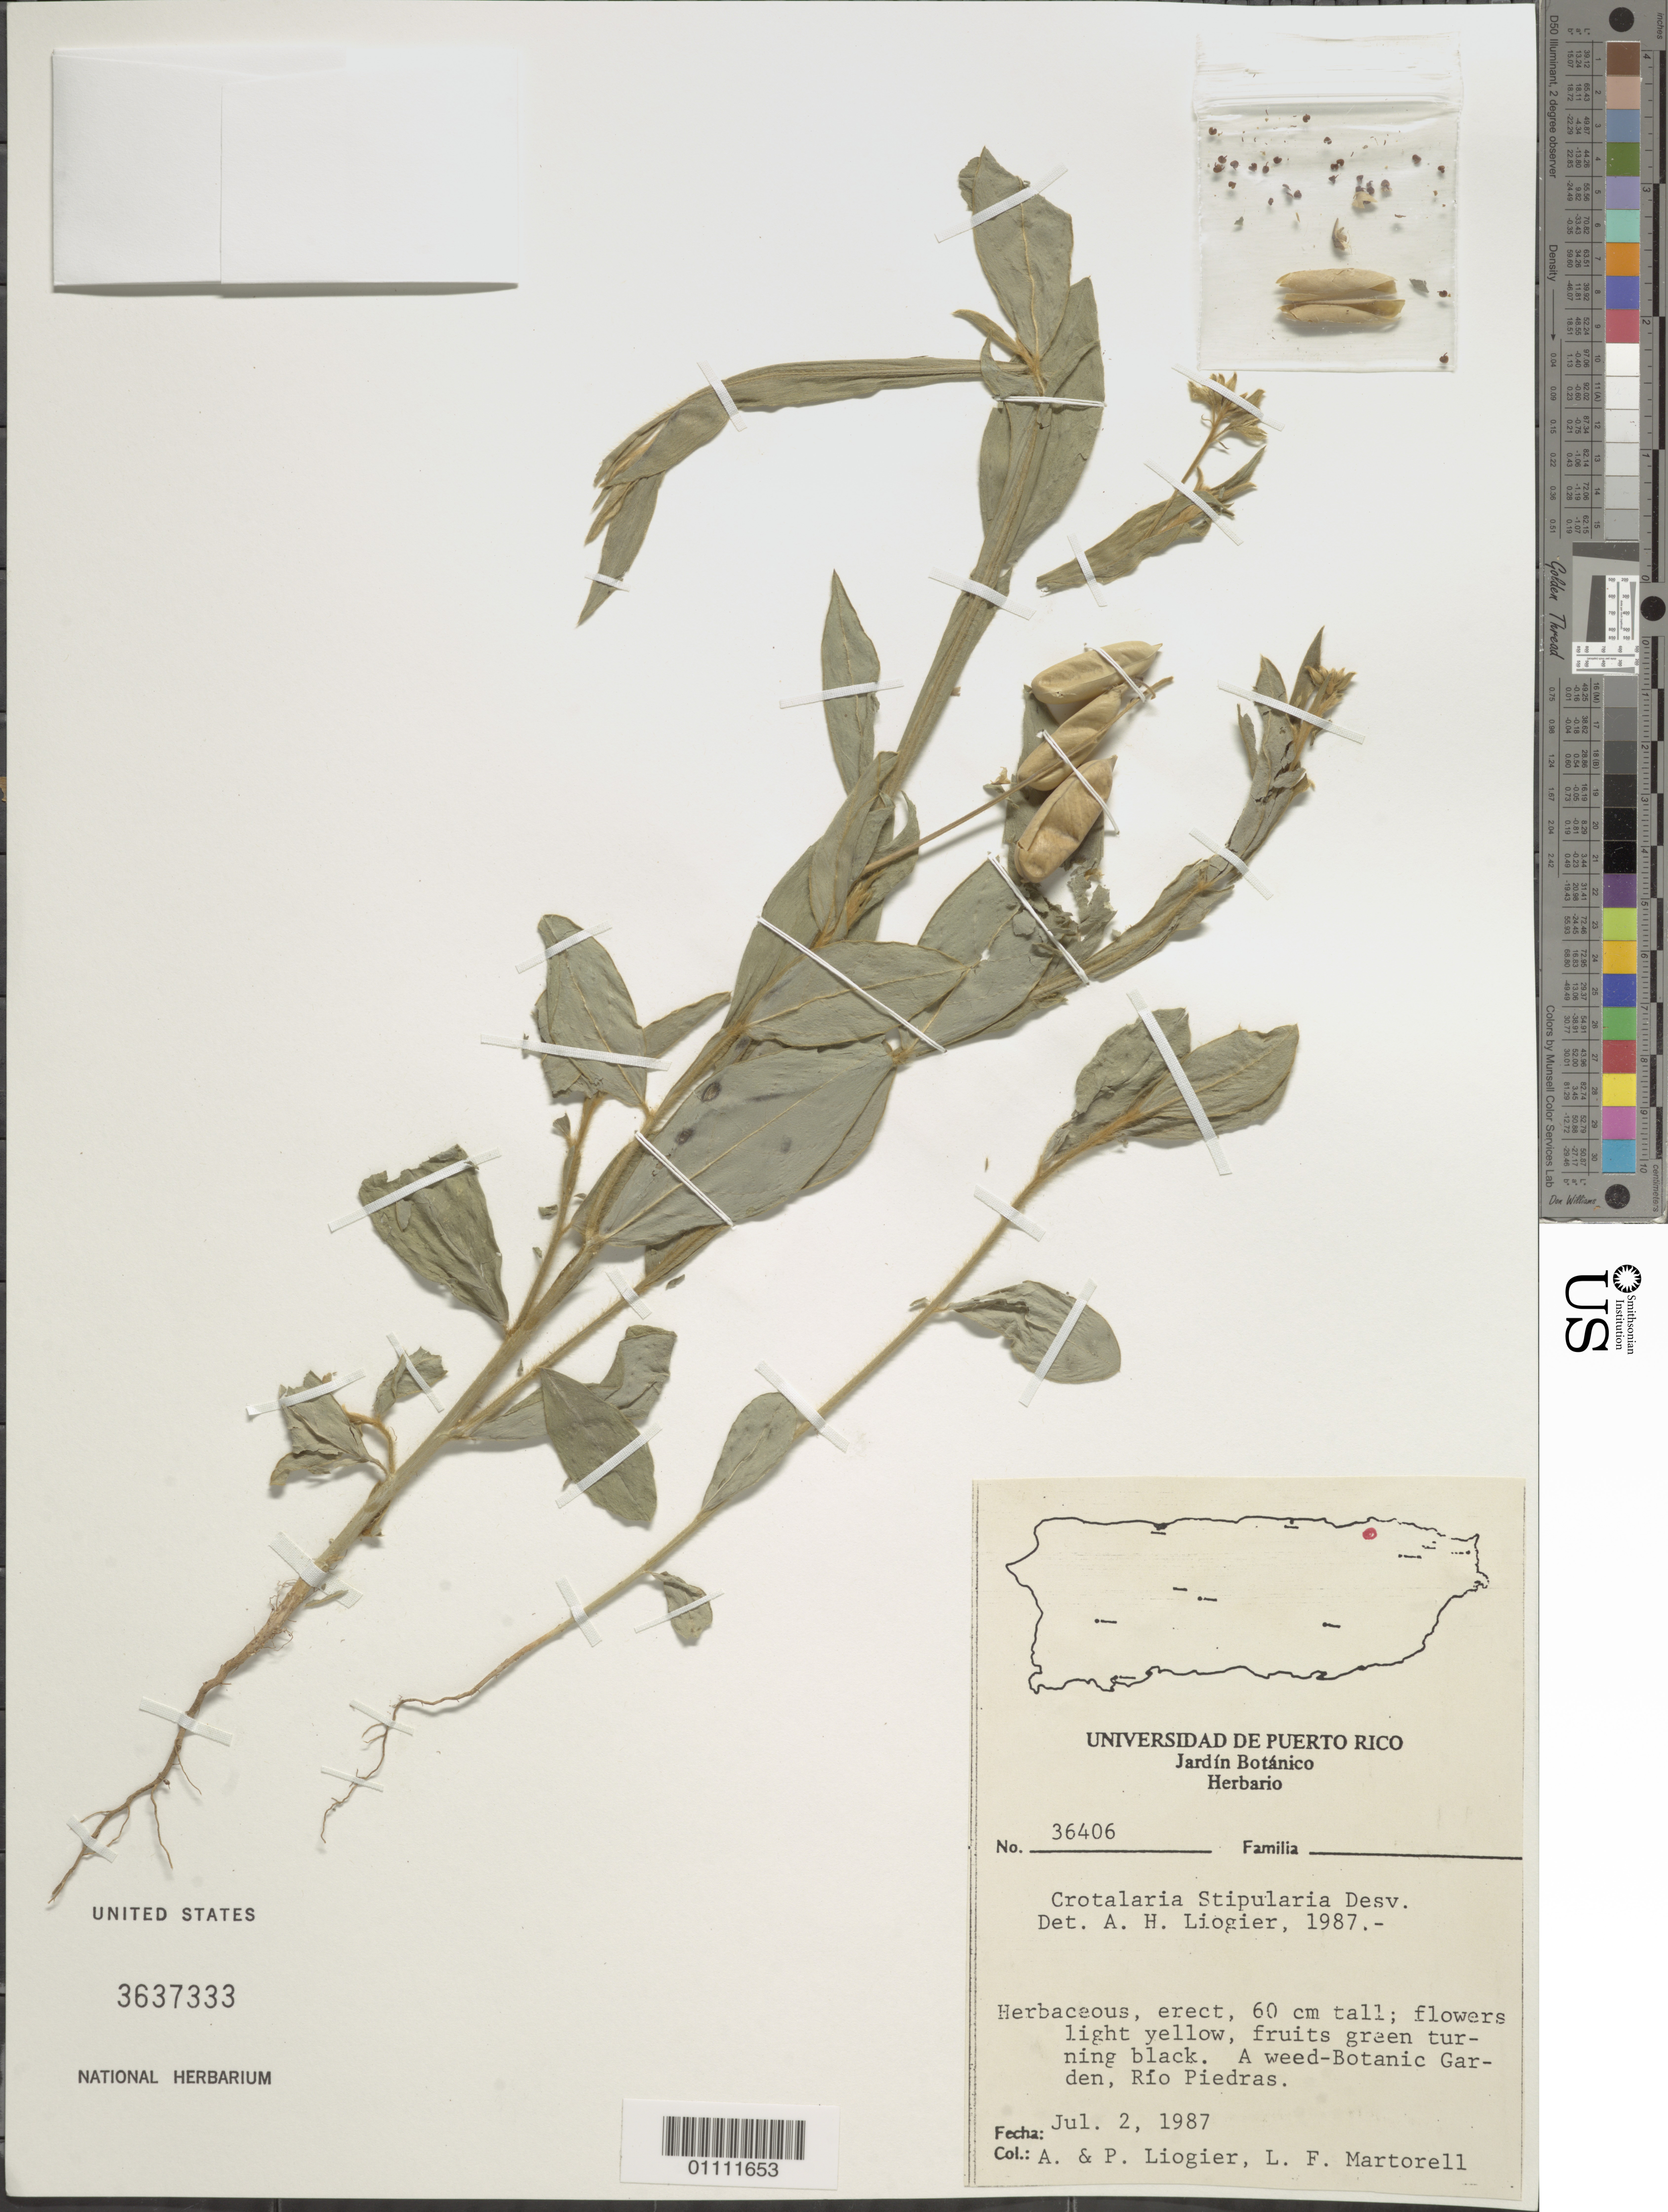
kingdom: Plantae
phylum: Tracheophyta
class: Magnoliopsida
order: Fabales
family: Fabaceae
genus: Crotalaria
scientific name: Crotalaria stipularia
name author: Desv.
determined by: Liogier, Alain H.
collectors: A. H. Liogier, M. P. Liogier & L. Martorell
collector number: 36406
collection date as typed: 02 Jul 1987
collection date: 1987-07-02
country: Puerto Rico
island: Puerto Rico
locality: Río Piedras, Botanic Garden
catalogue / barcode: US 3637333